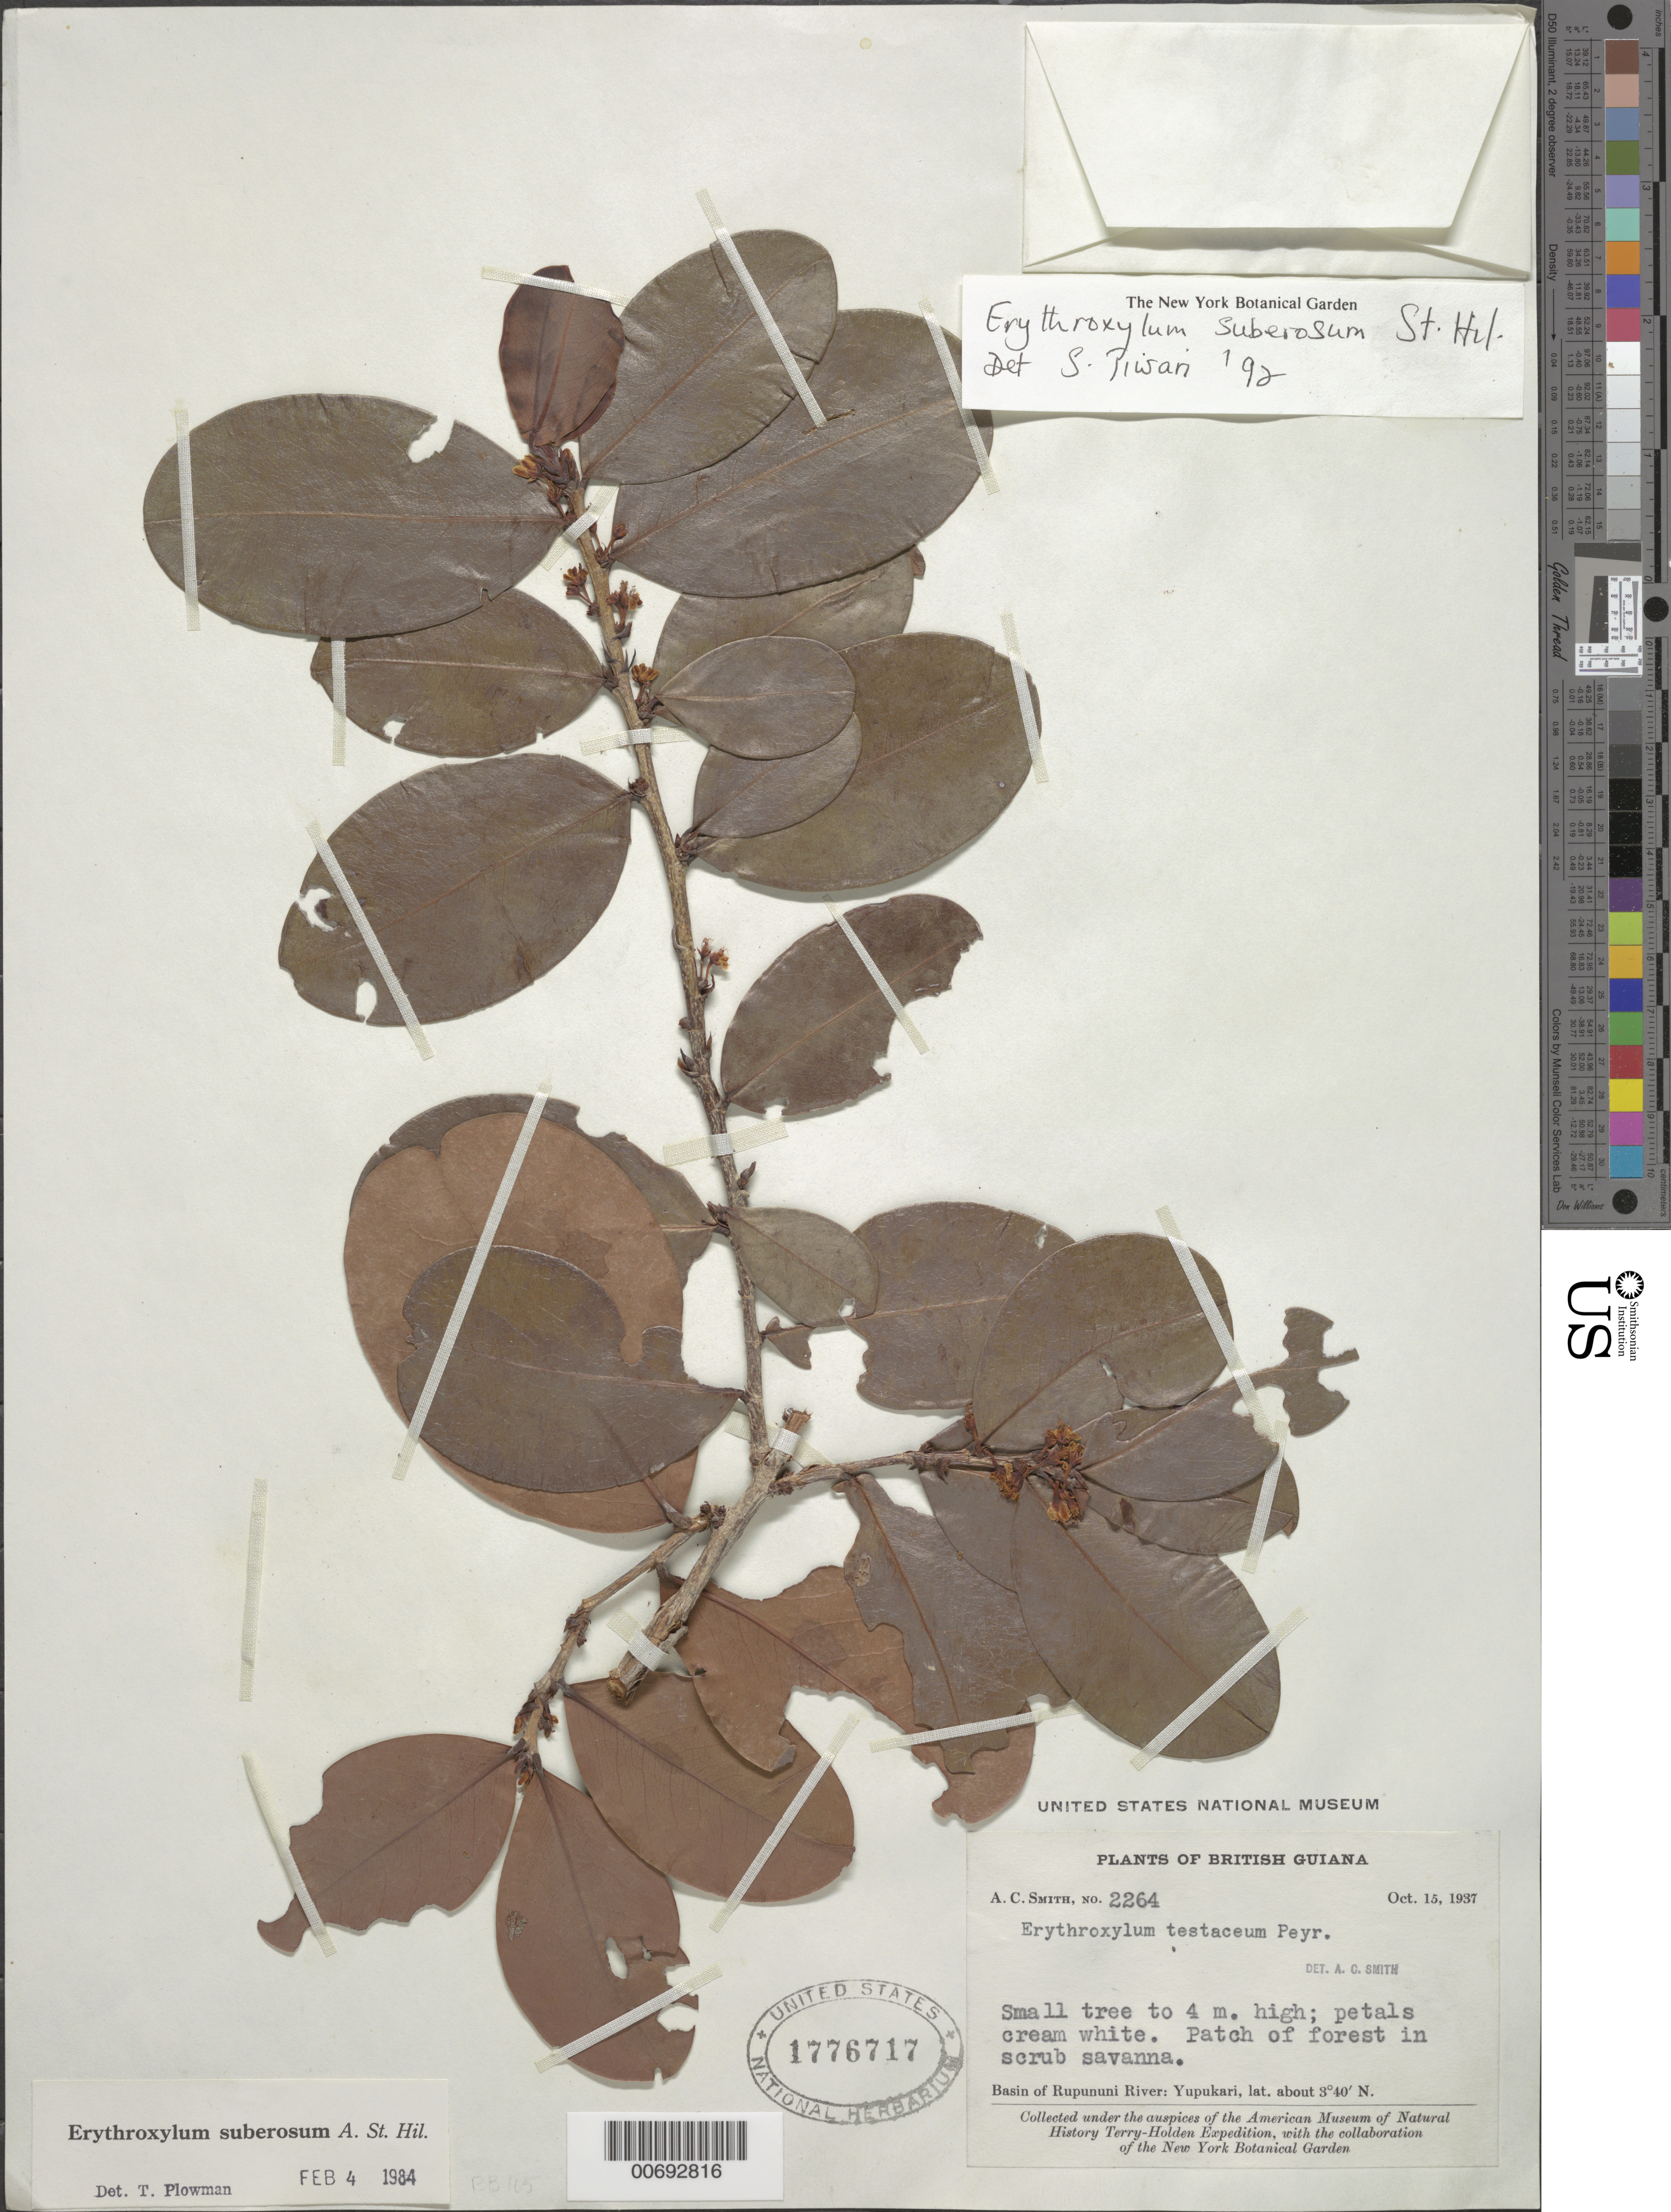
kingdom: Plantae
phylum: Tracheophyta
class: Magnoliopsida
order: Malpighiales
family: Erythroxylaceae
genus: Erythroxylum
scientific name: Erythroxylum suberosum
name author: A. St.-Hil.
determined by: Tiwari, S.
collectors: A. C. Smith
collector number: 2264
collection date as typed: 15-Oct-37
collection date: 1937-10-15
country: Guyana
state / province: U. Takutu-U. Essequibo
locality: Yupukari, Rupununi River basin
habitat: Patch of forest in scrub savanna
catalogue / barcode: US 1776717